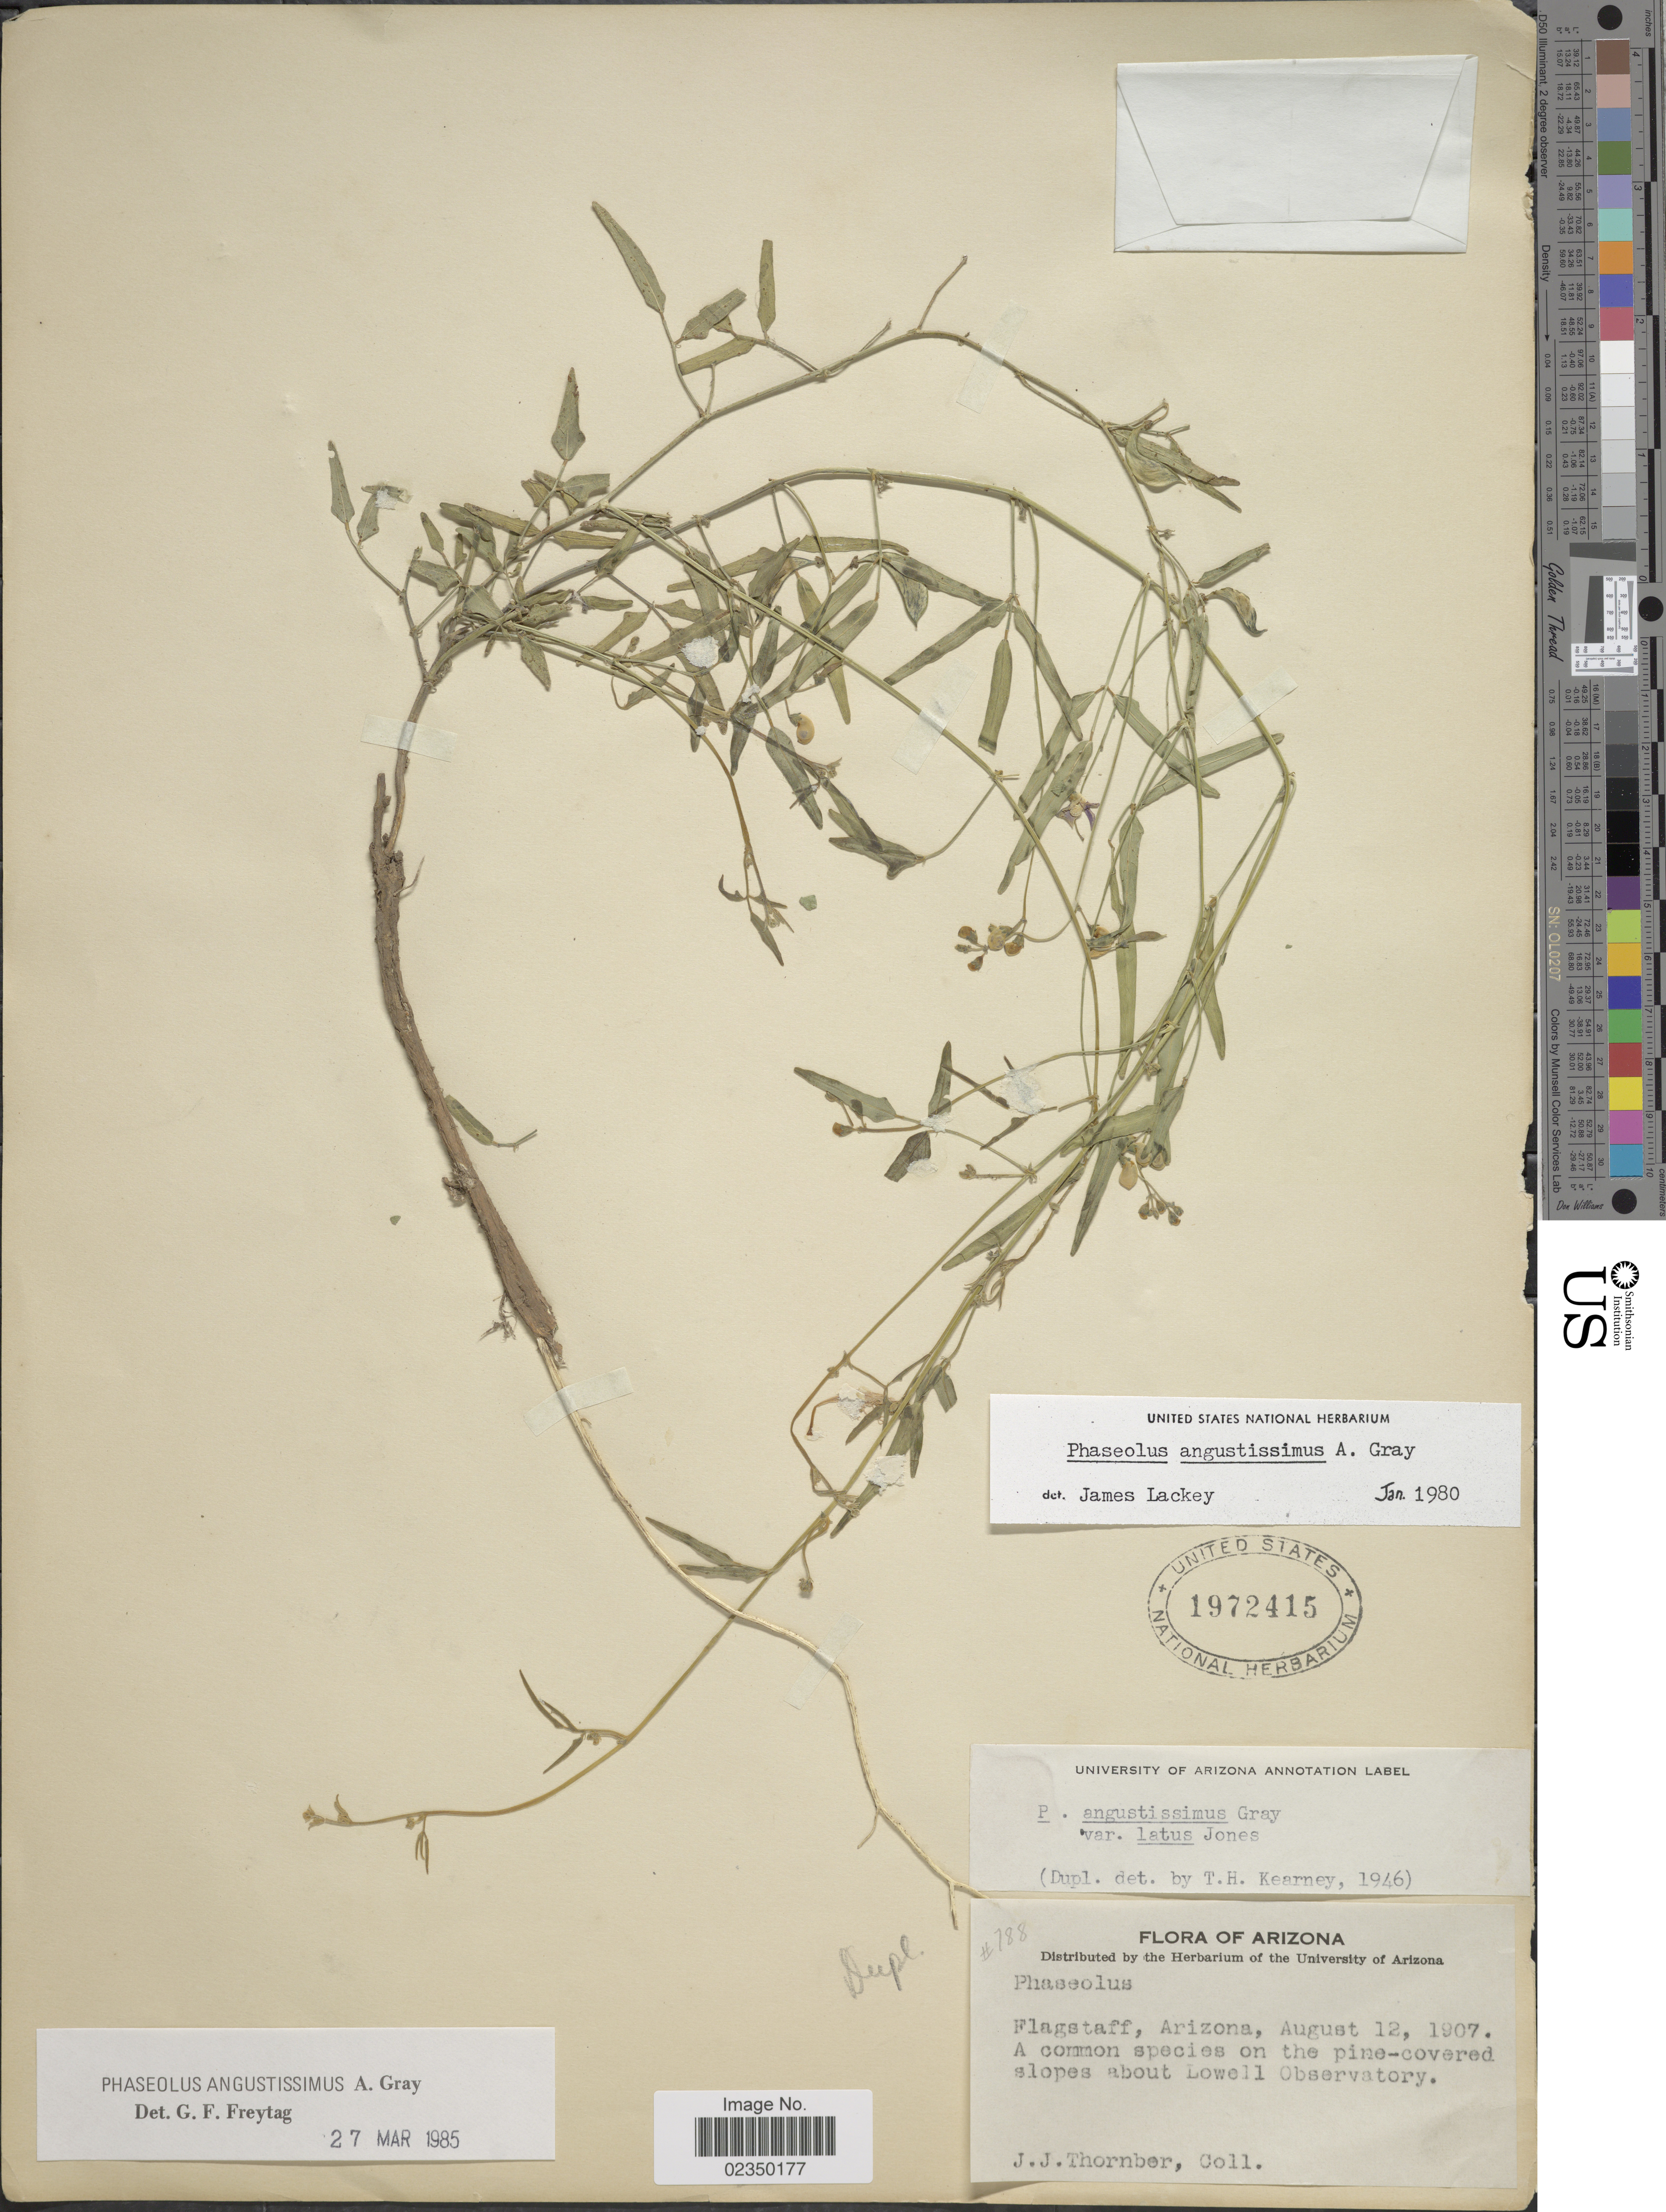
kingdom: Plantae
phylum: Tracheophyta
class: Magnoliopsida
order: Fabales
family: Fabaceae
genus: Phaseolus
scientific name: Phaseolus angustissimus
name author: A. Gray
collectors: J. Thornber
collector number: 788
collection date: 1907-08-12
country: United States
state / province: Arizona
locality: Flagstaff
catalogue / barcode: US 1972415